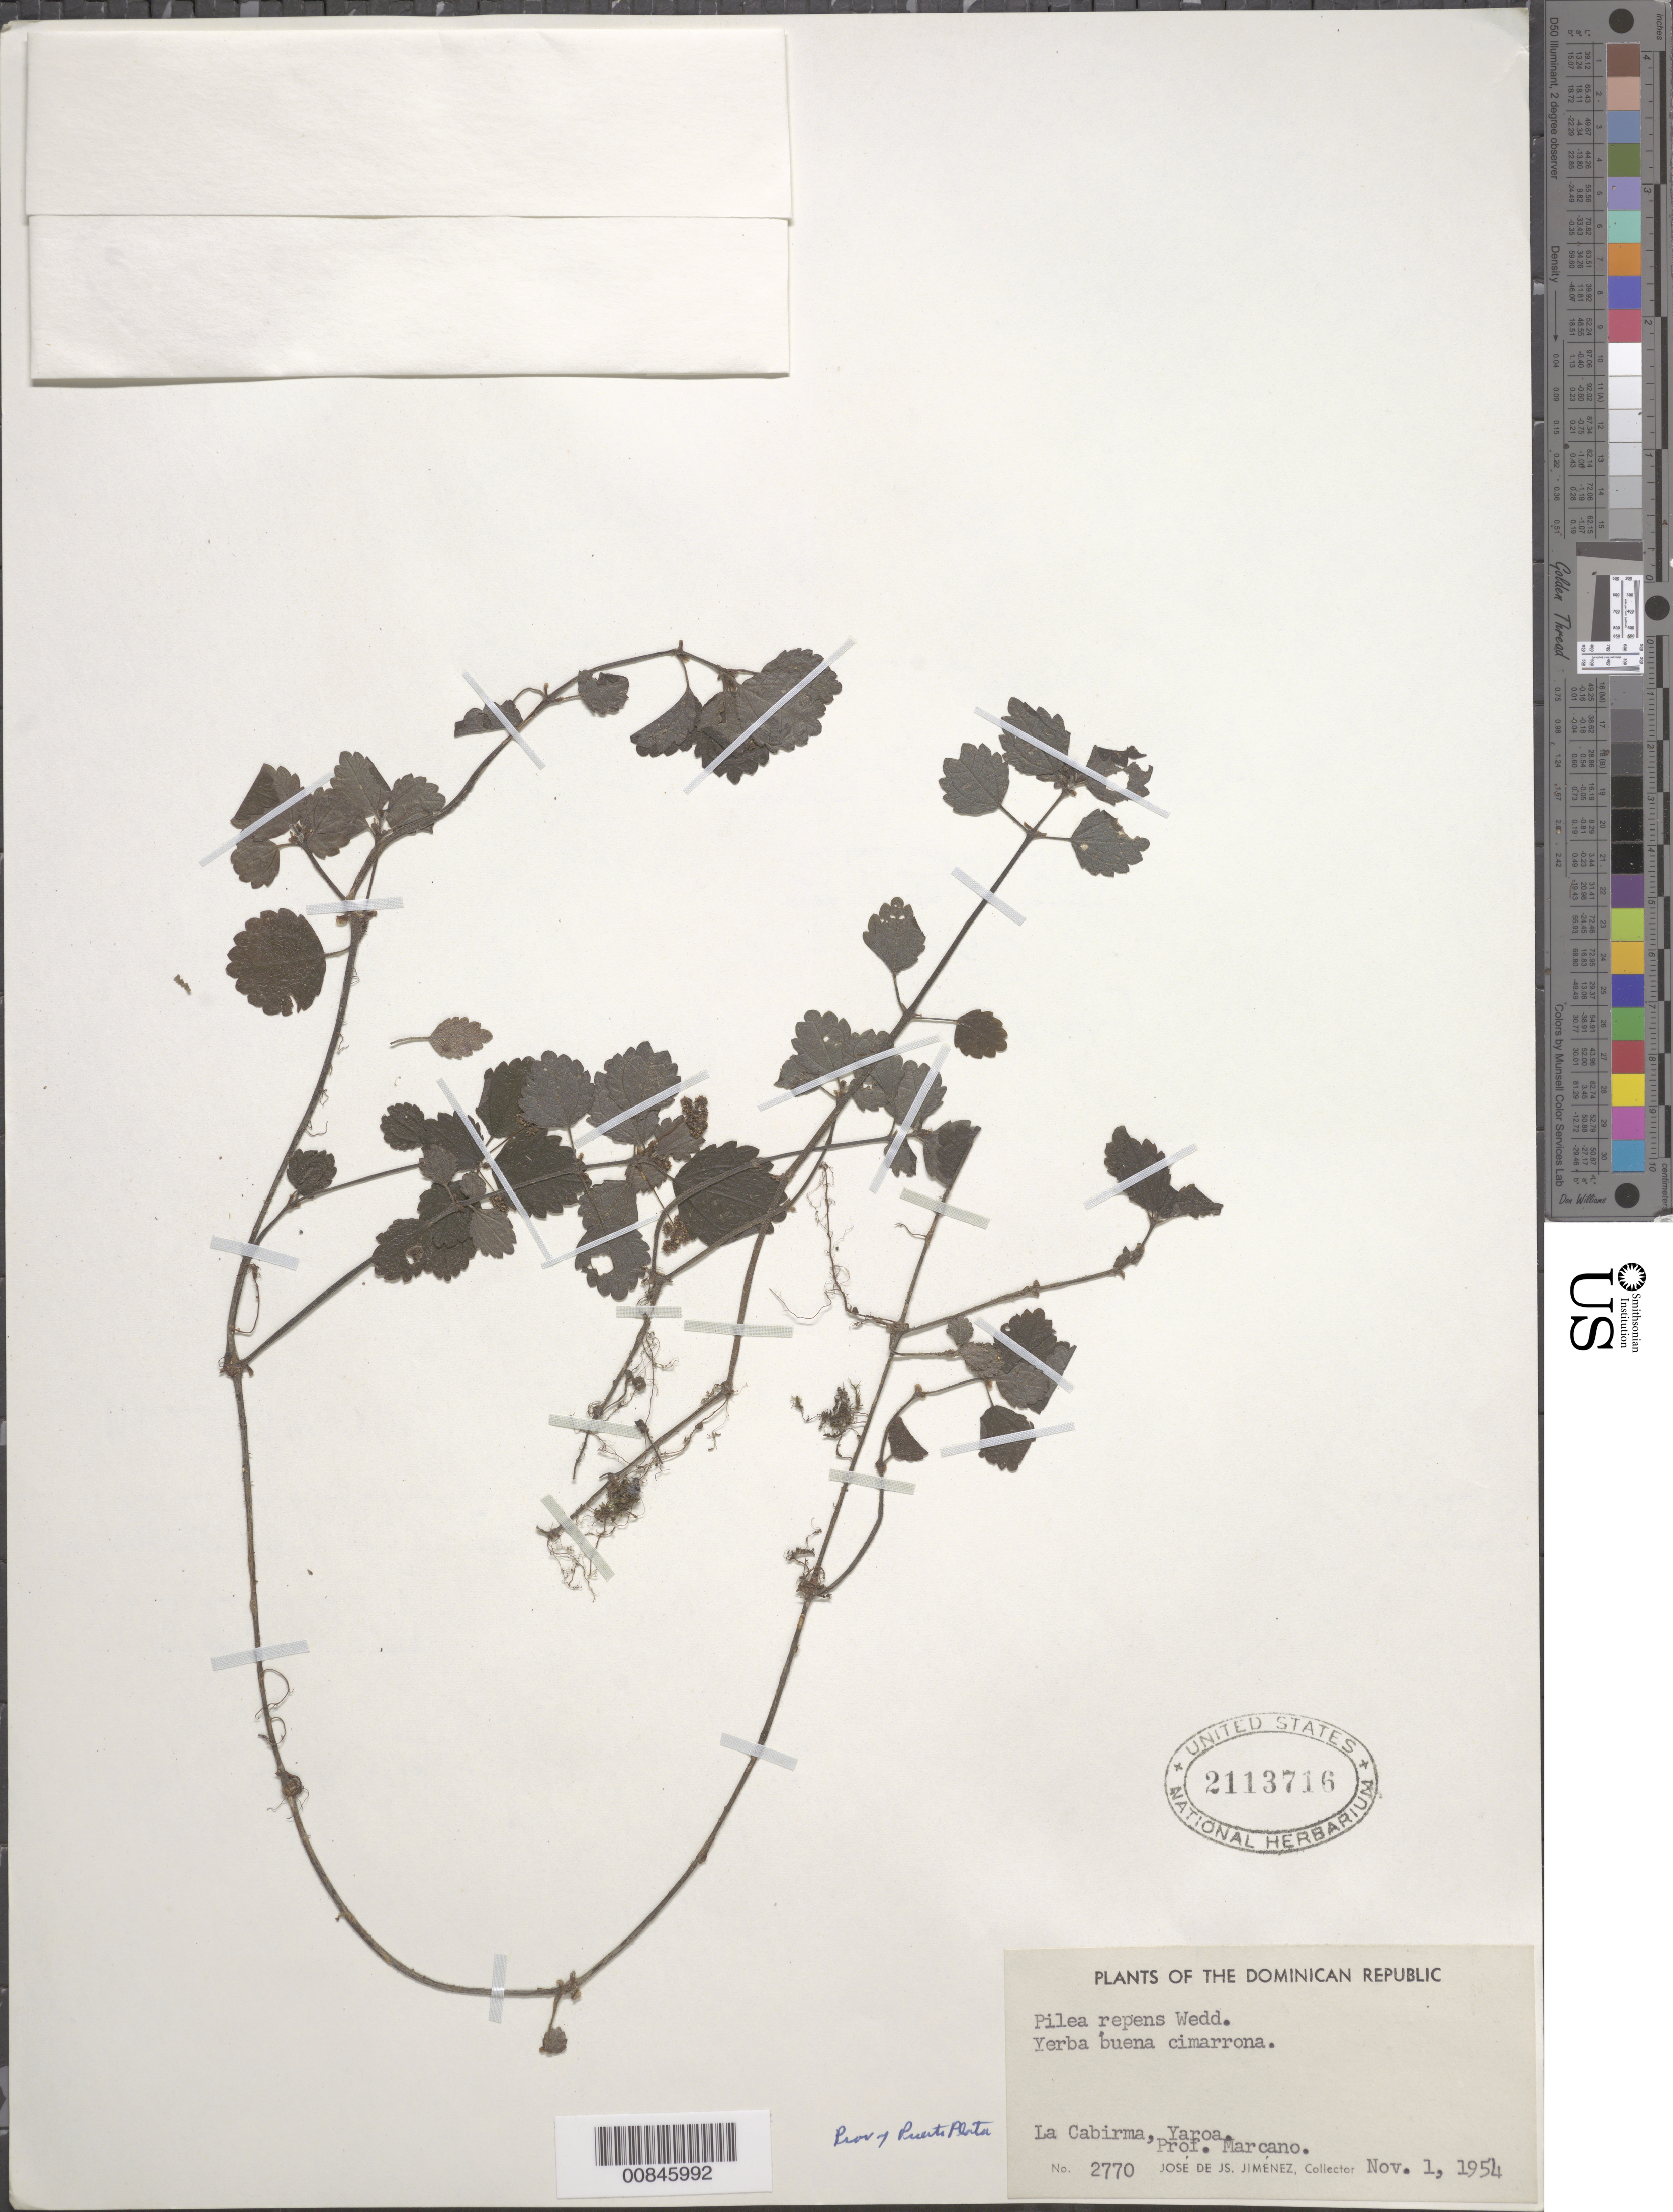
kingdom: Plantae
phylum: Tracheophyta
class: Magnoliopsida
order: Rosales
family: Urticaceae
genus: Pilea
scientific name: Pilea repens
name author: (Sw.) Wedd.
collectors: J. J. Jiménez & E. J. Marcano F.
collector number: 2770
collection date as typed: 01 Nov 1954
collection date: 1954-11-01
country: Dominican Republic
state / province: Puerto Plata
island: Hispaniola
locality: La Cabirma, Yaroa.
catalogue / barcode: US 2113716